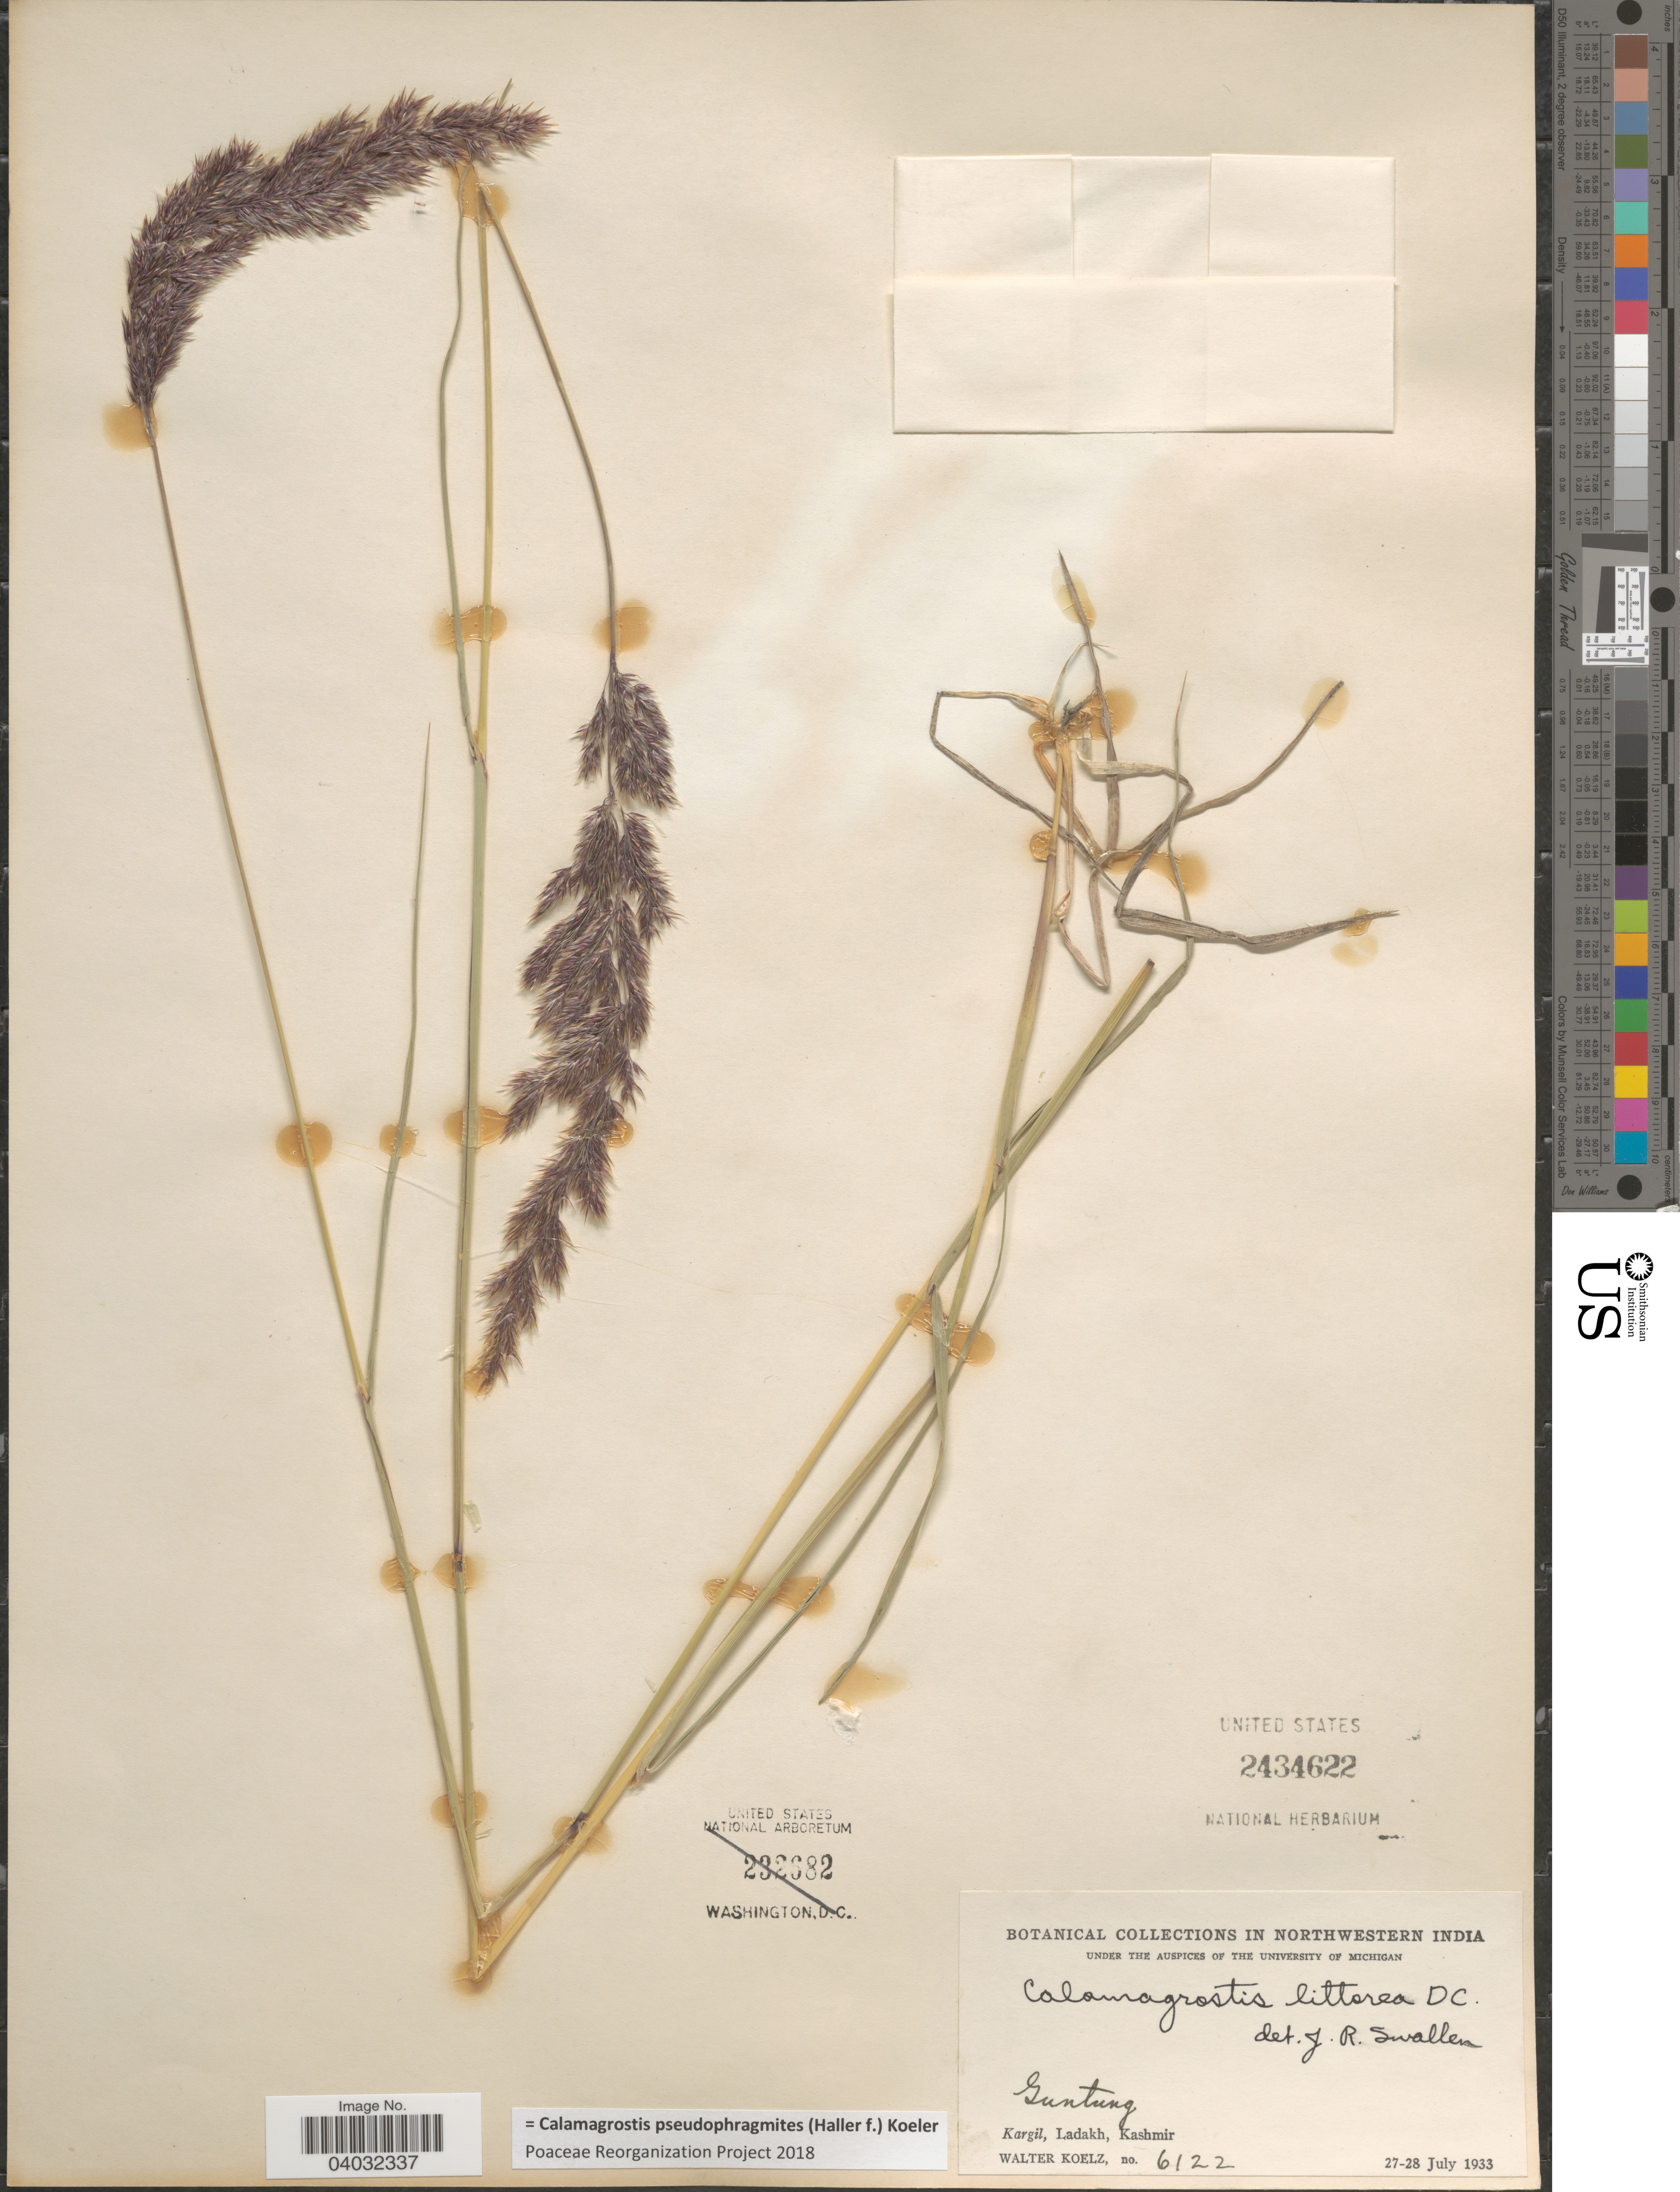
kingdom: Plantae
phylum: Tracheophyta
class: Liliopsida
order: Poales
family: Poaceae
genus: Calamagrostis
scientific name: Calamagrostis pseudophragmites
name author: (Haller f.) Koeler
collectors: W. N. Koelz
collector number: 6122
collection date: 1933-07-27/1933-07-28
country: India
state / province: Jammu and Kashmir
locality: Northwestern India. Guntung. Kargil, Ladakh, Kashmir.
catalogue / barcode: US 2434622